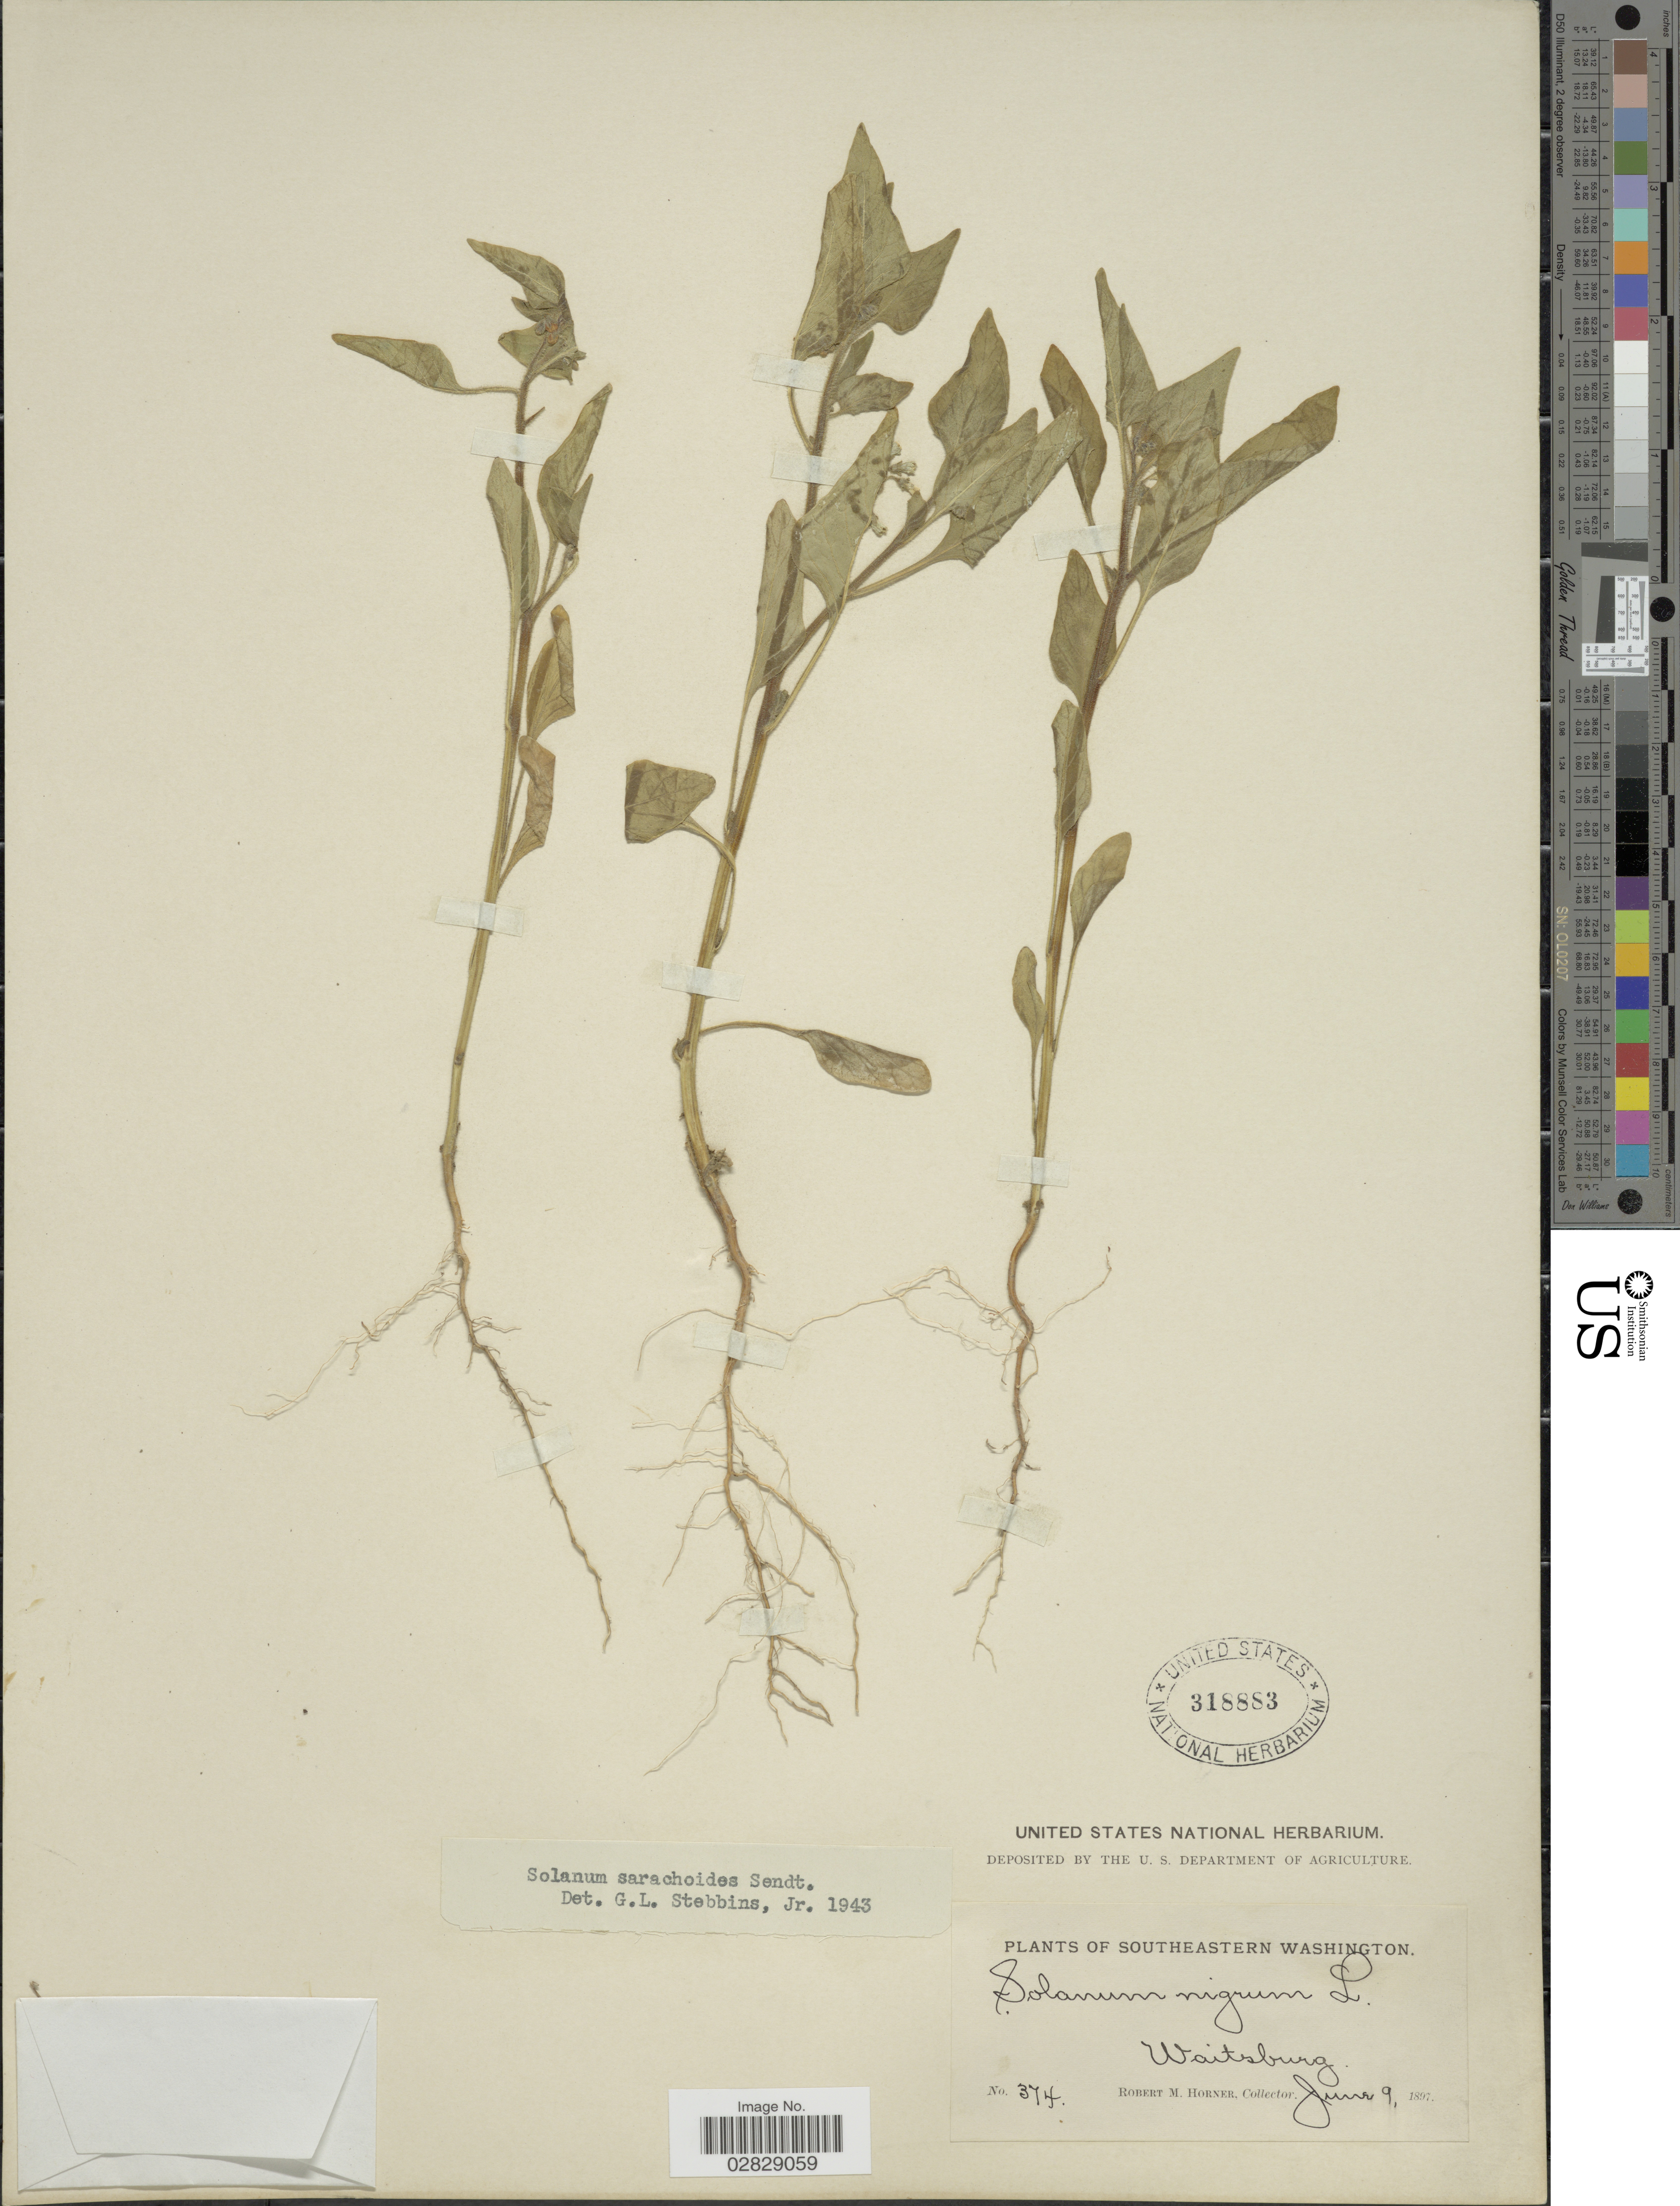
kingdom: Plantae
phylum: Tracheophyta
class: Magnoliopsida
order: Solanales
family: Solanaceae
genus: Solanum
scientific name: Solanum sarachoides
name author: Sendt.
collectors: R. Horner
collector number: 374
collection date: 1897-06-09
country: United States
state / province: Washington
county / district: Walla Walla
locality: Southeastern Washington. Waitsburg.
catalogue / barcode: US 318883